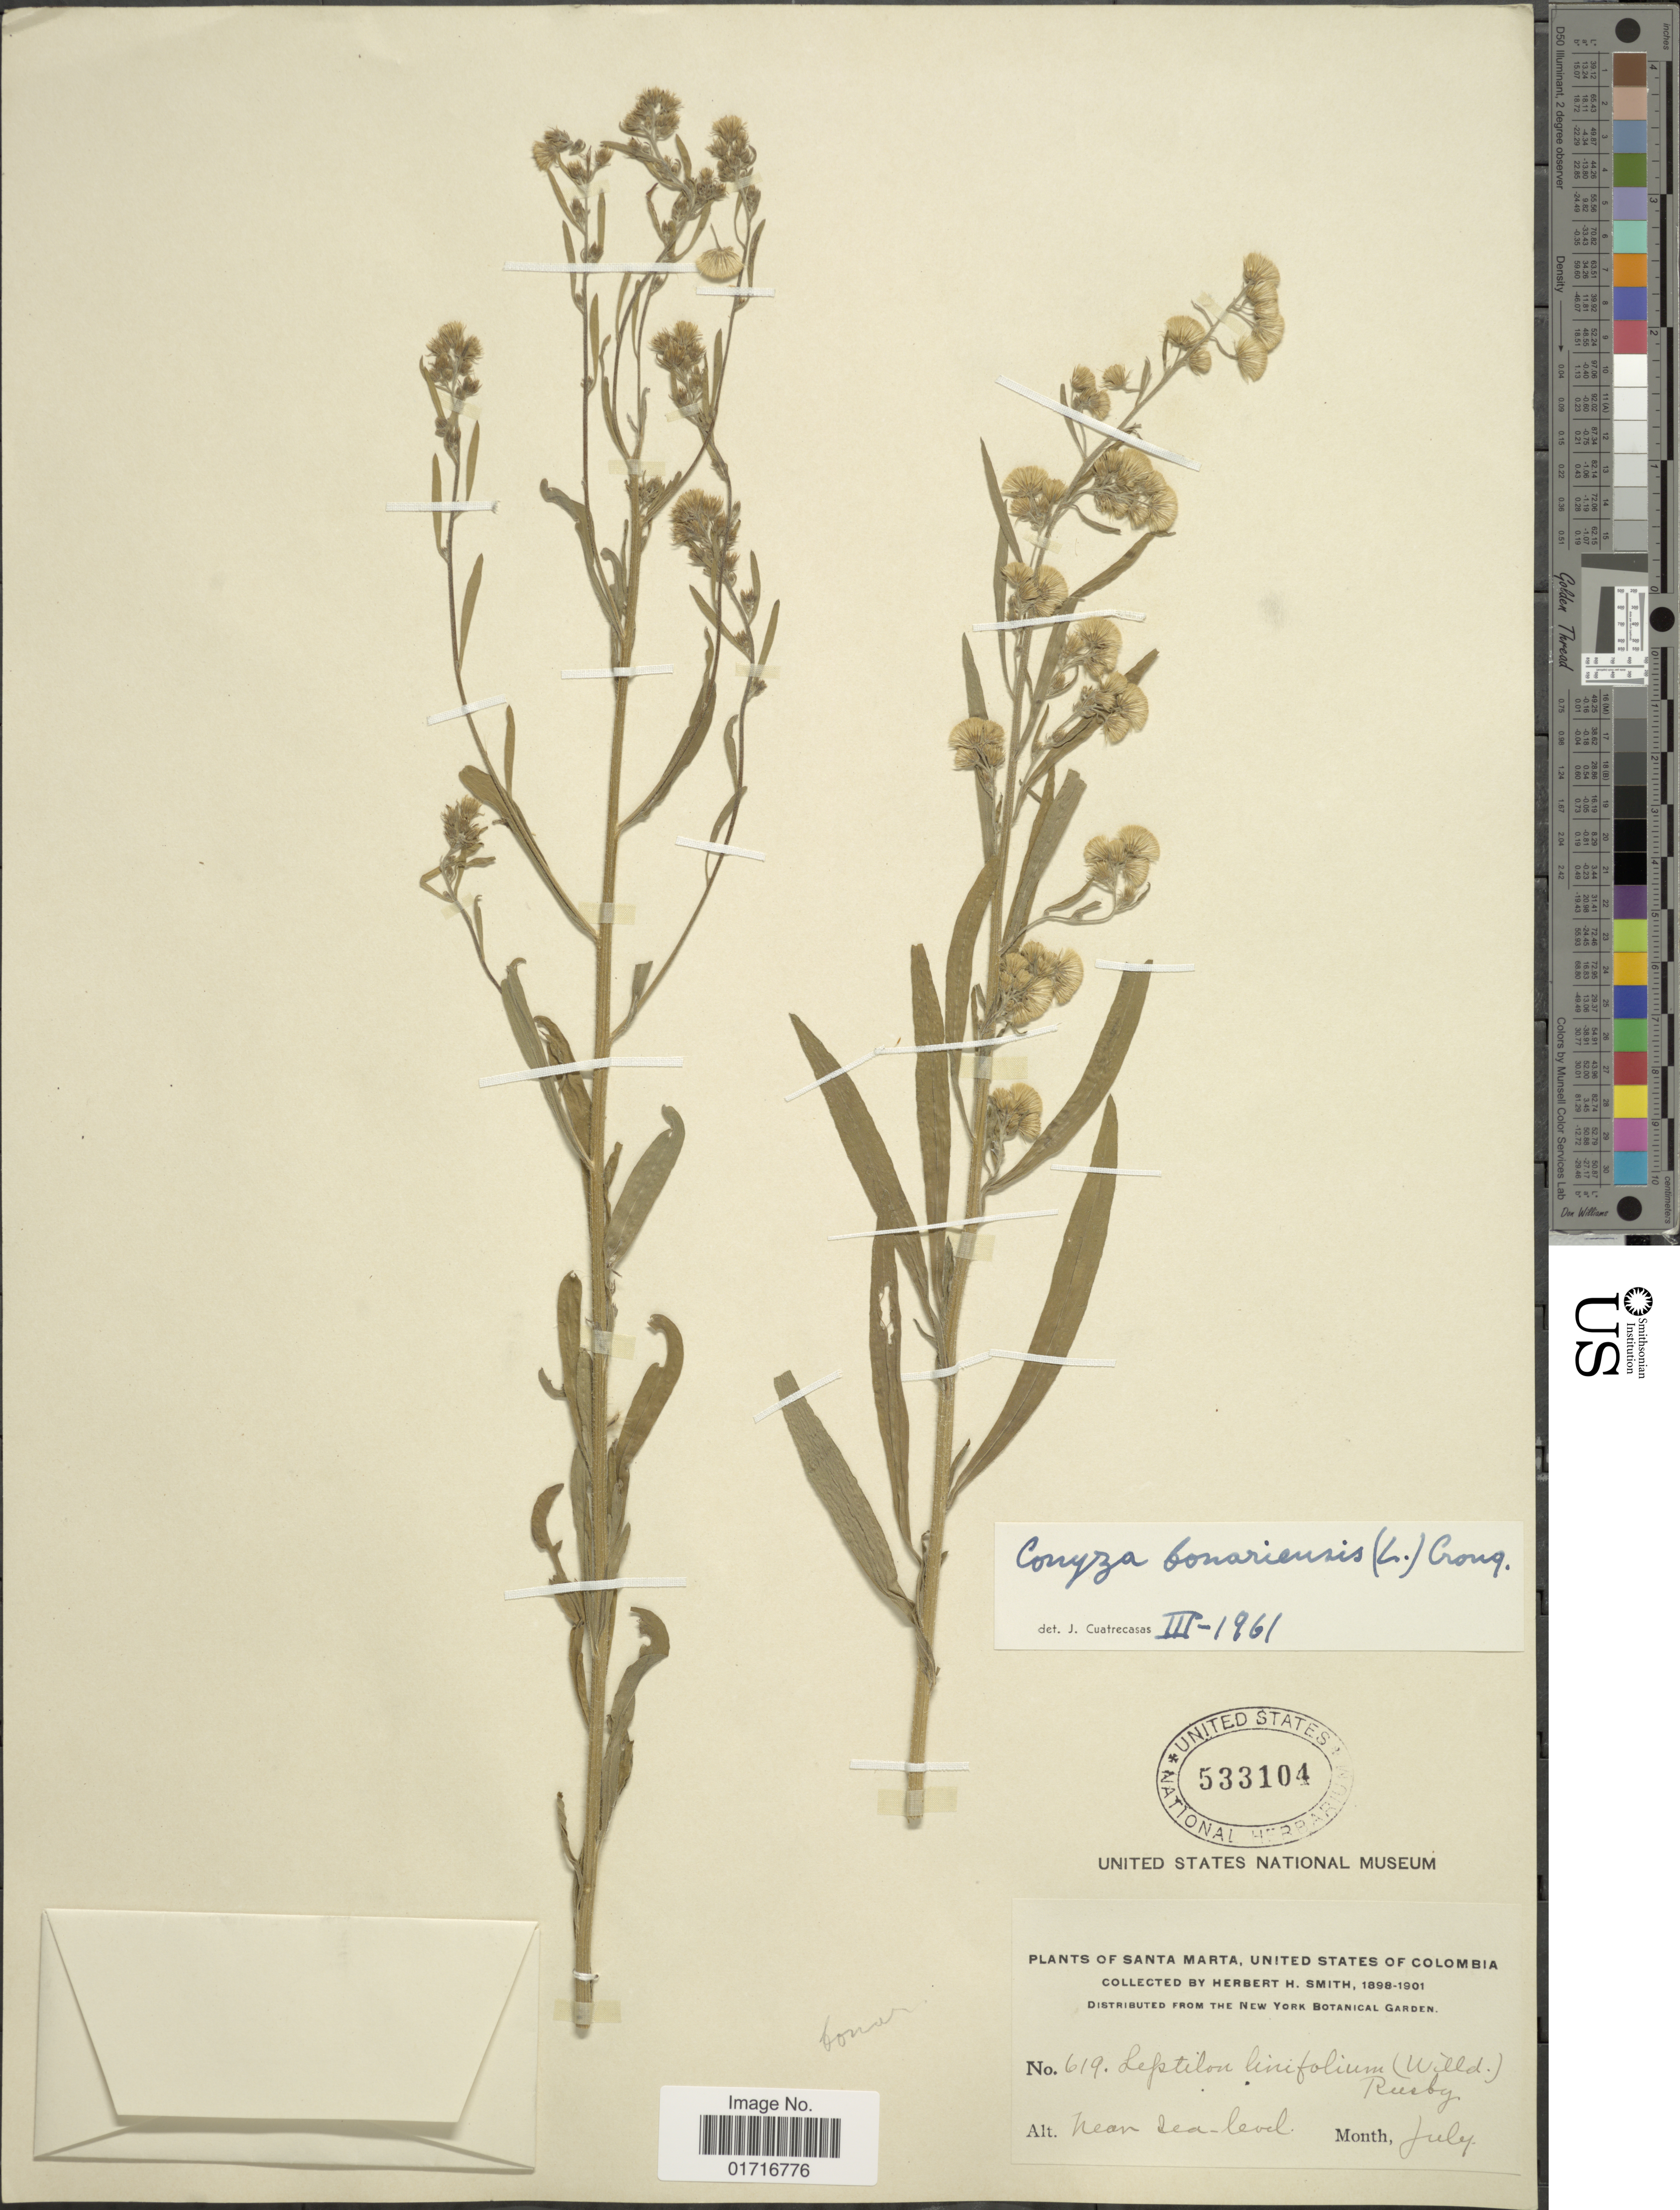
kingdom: Plantae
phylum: Tracheophyta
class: Magnoliopsida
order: Asterales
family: Asteraceae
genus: Conyza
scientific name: Conyza bonariensis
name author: (L.) Cronq.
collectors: Herbert H. Smith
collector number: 619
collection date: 1898-07/1901-07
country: Colombia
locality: Santa Marta, United States of Colombia.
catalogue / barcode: US 533104